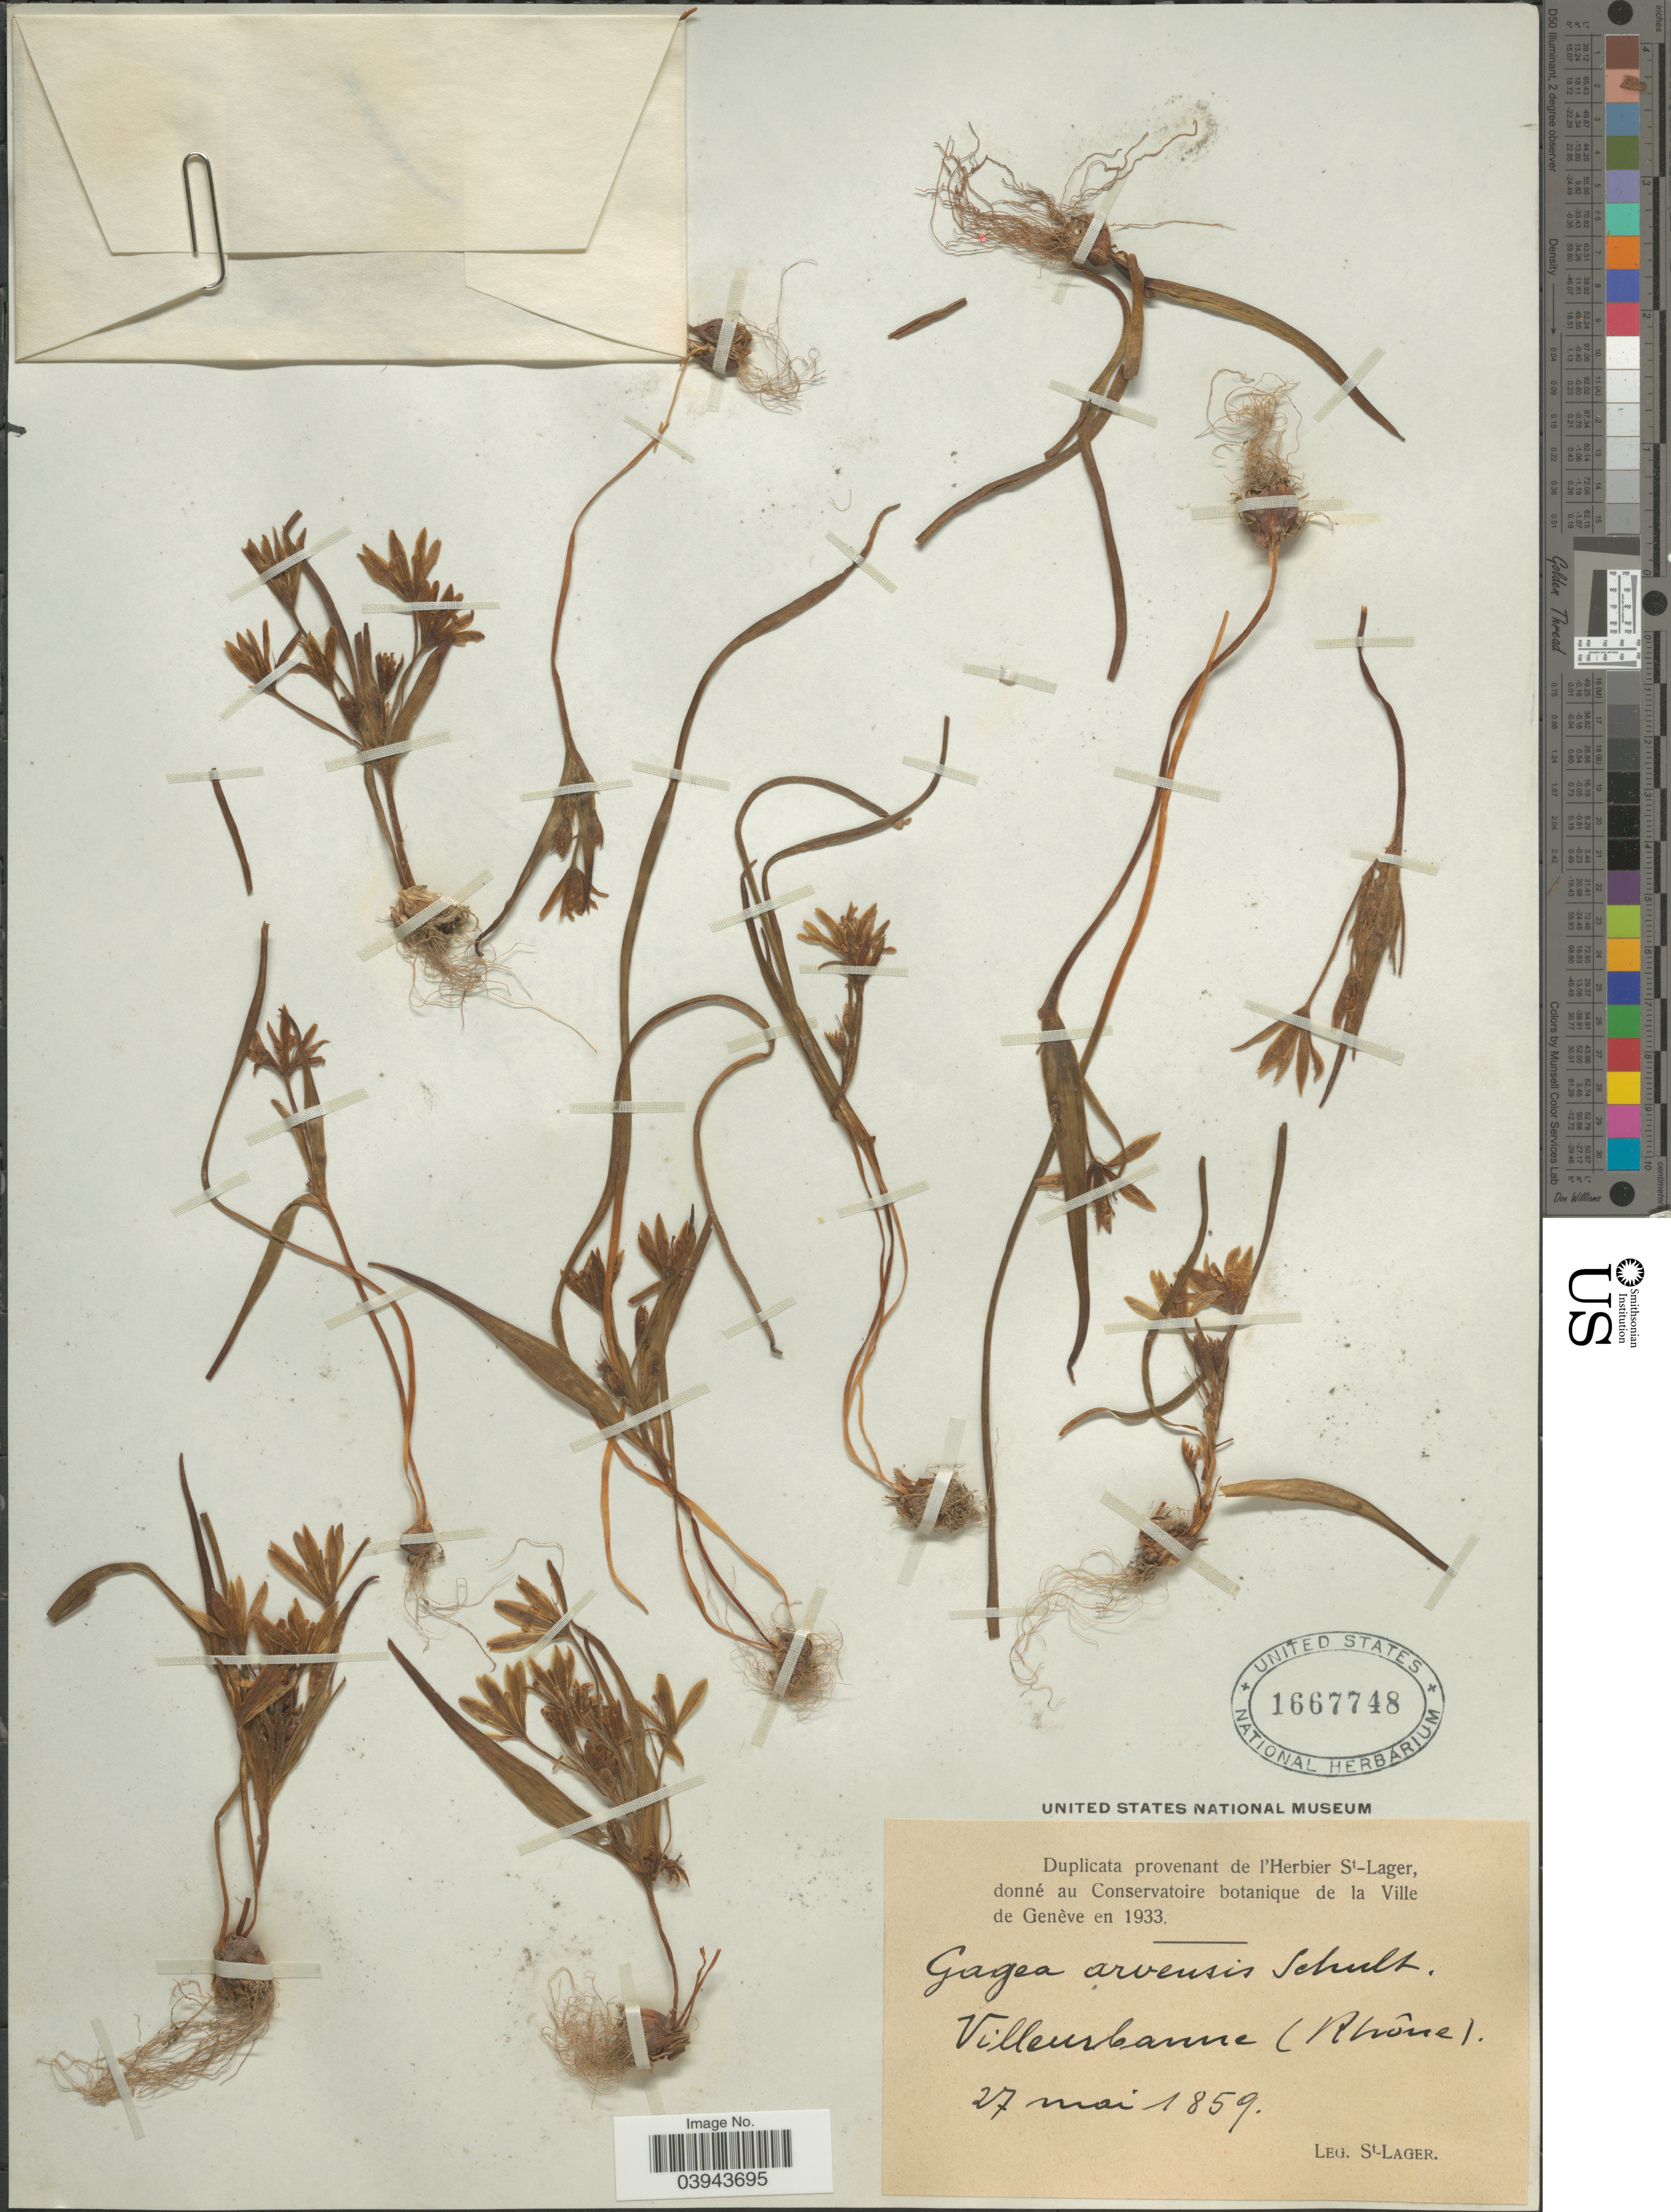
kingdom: Plantae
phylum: Tracheophyta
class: Liliopsida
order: Liliales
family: Liliaceae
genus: Gagea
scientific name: Gagea arvensis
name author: (Pers.) Dumort.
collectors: -. St. Lager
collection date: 1859-05-27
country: France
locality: Villeurbanne (Rhône).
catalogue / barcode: US 1667748